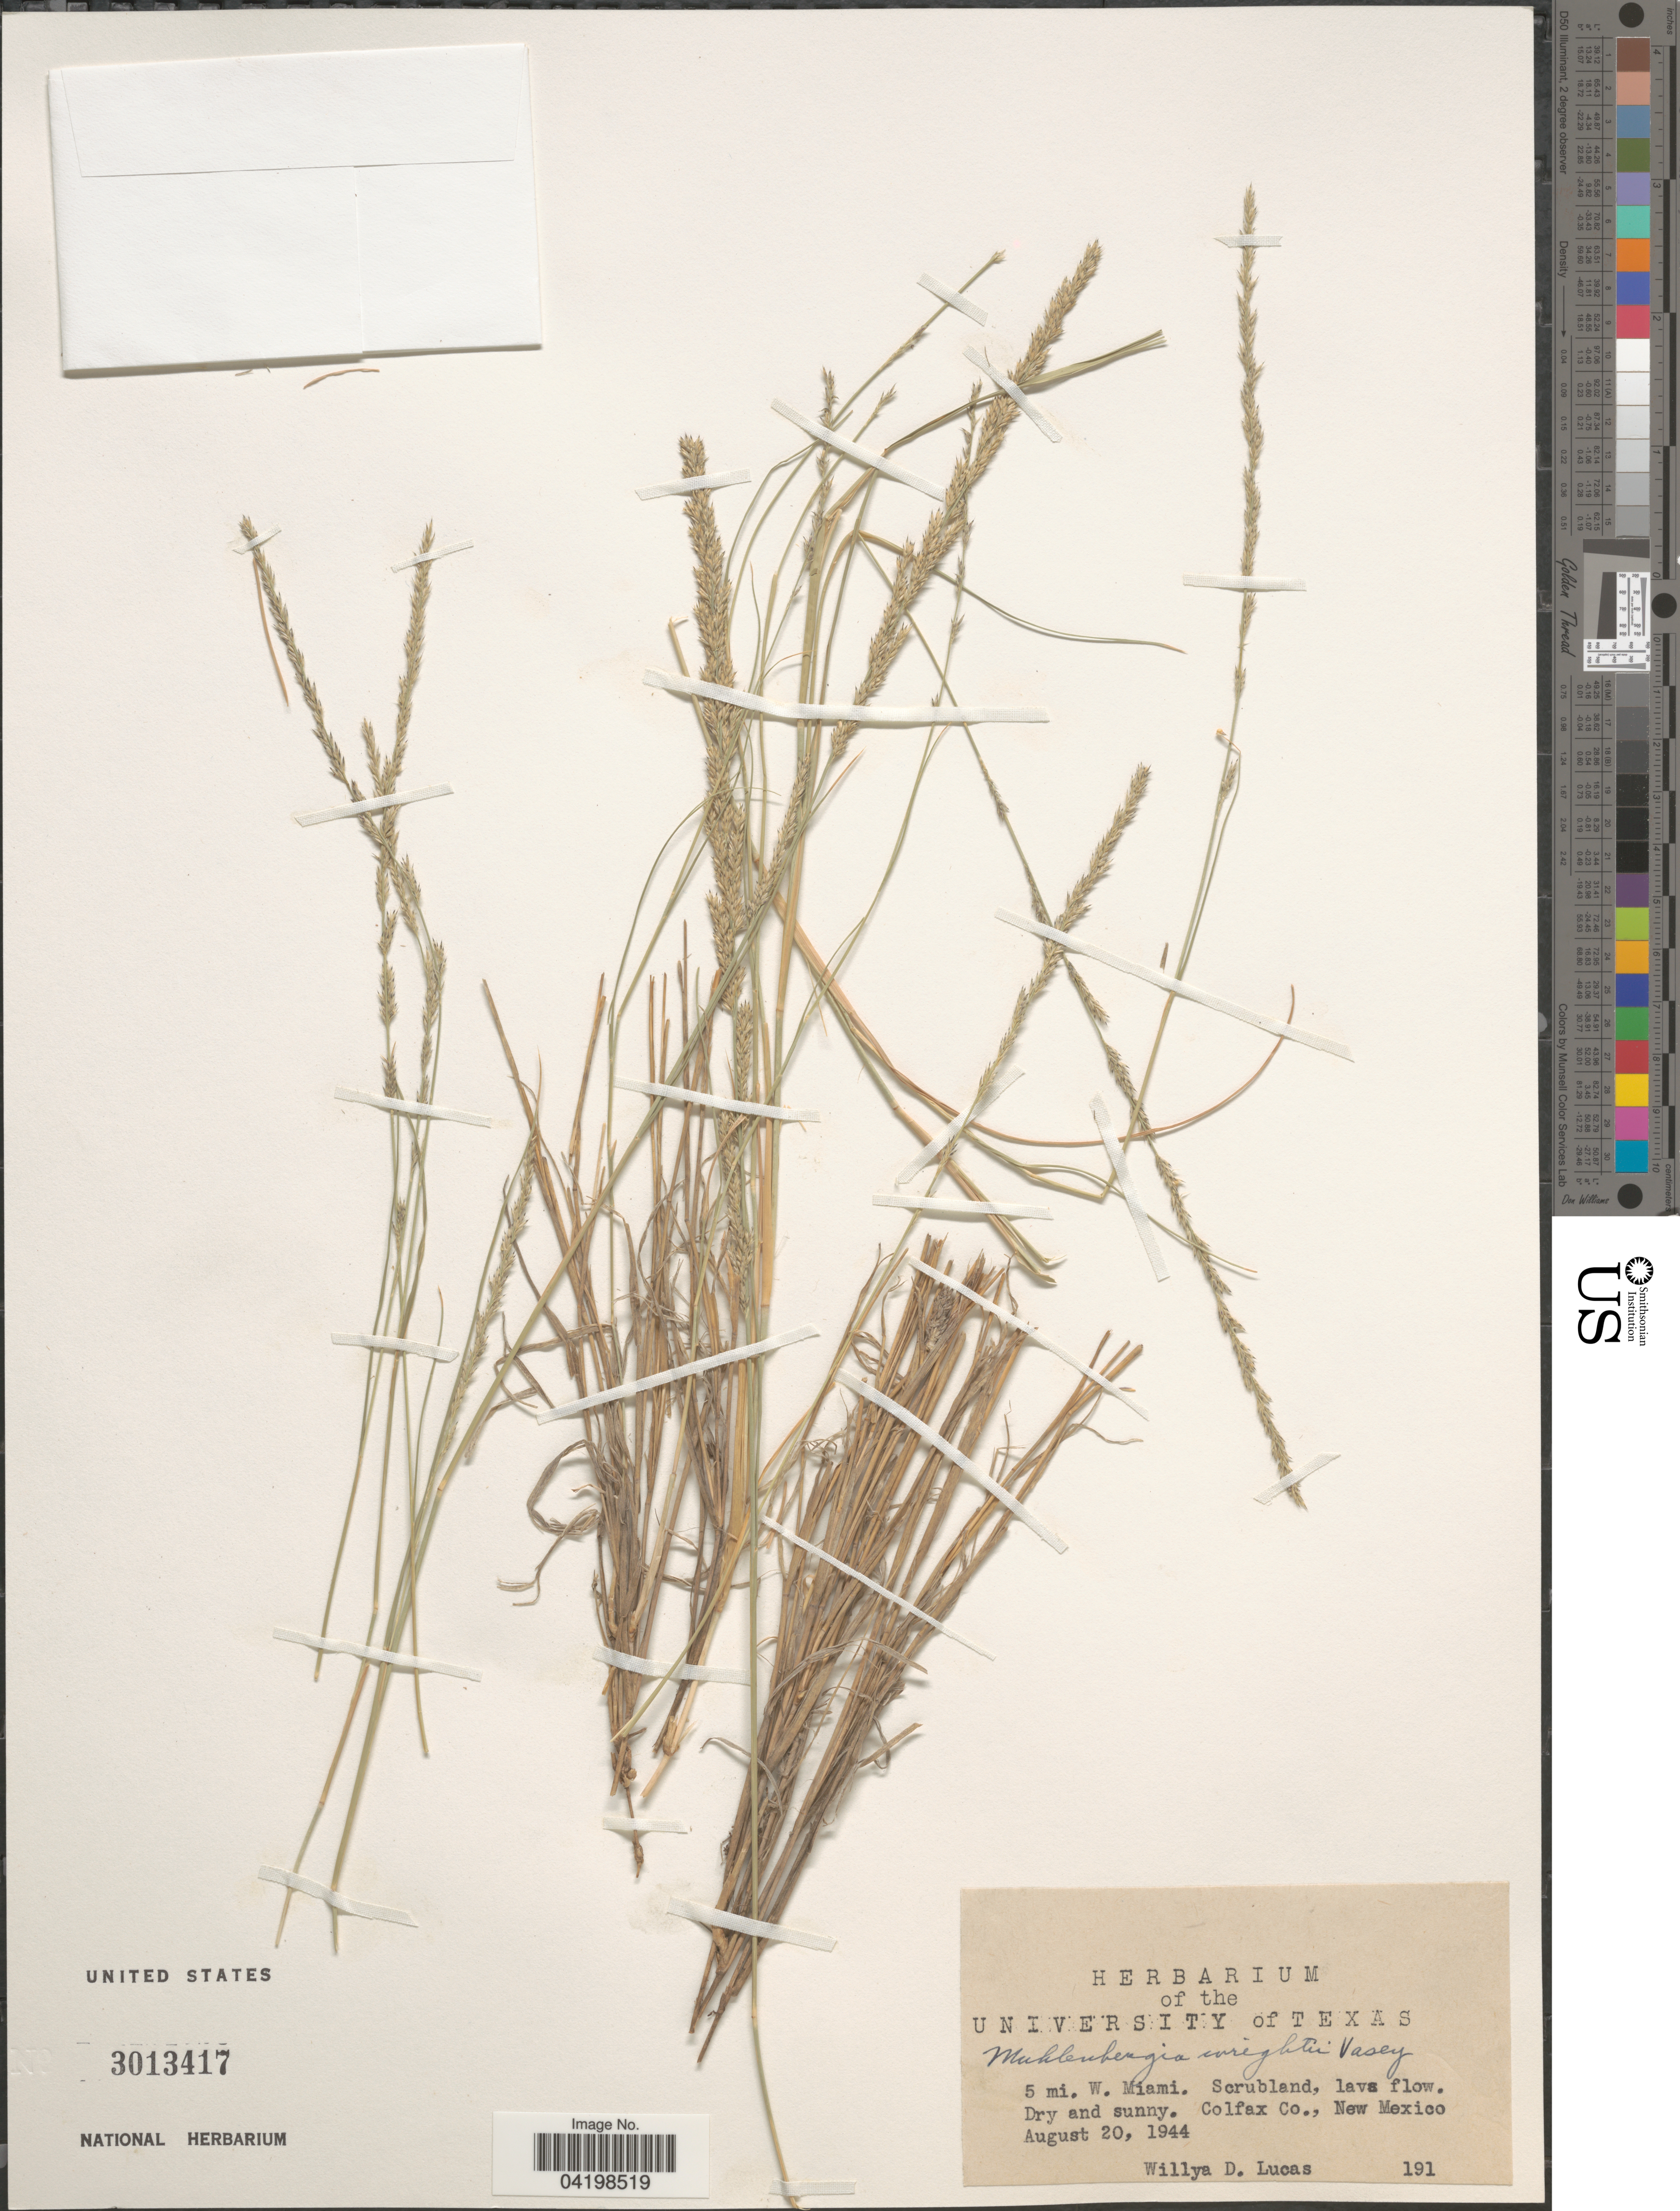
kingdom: Plantae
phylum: Tracheophyta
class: Liliopsida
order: Poales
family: Poaceae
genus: Muhlenbergia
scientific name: Muhlenbergia wrightii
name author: Vasey ex J.M. Coult.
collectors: W. Lucas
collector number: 191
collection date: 1944-08-20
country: United States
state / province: New Mexico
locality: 5 mi. W. Miami. Scrubland. Colfax Co.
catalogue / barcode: US 3013417